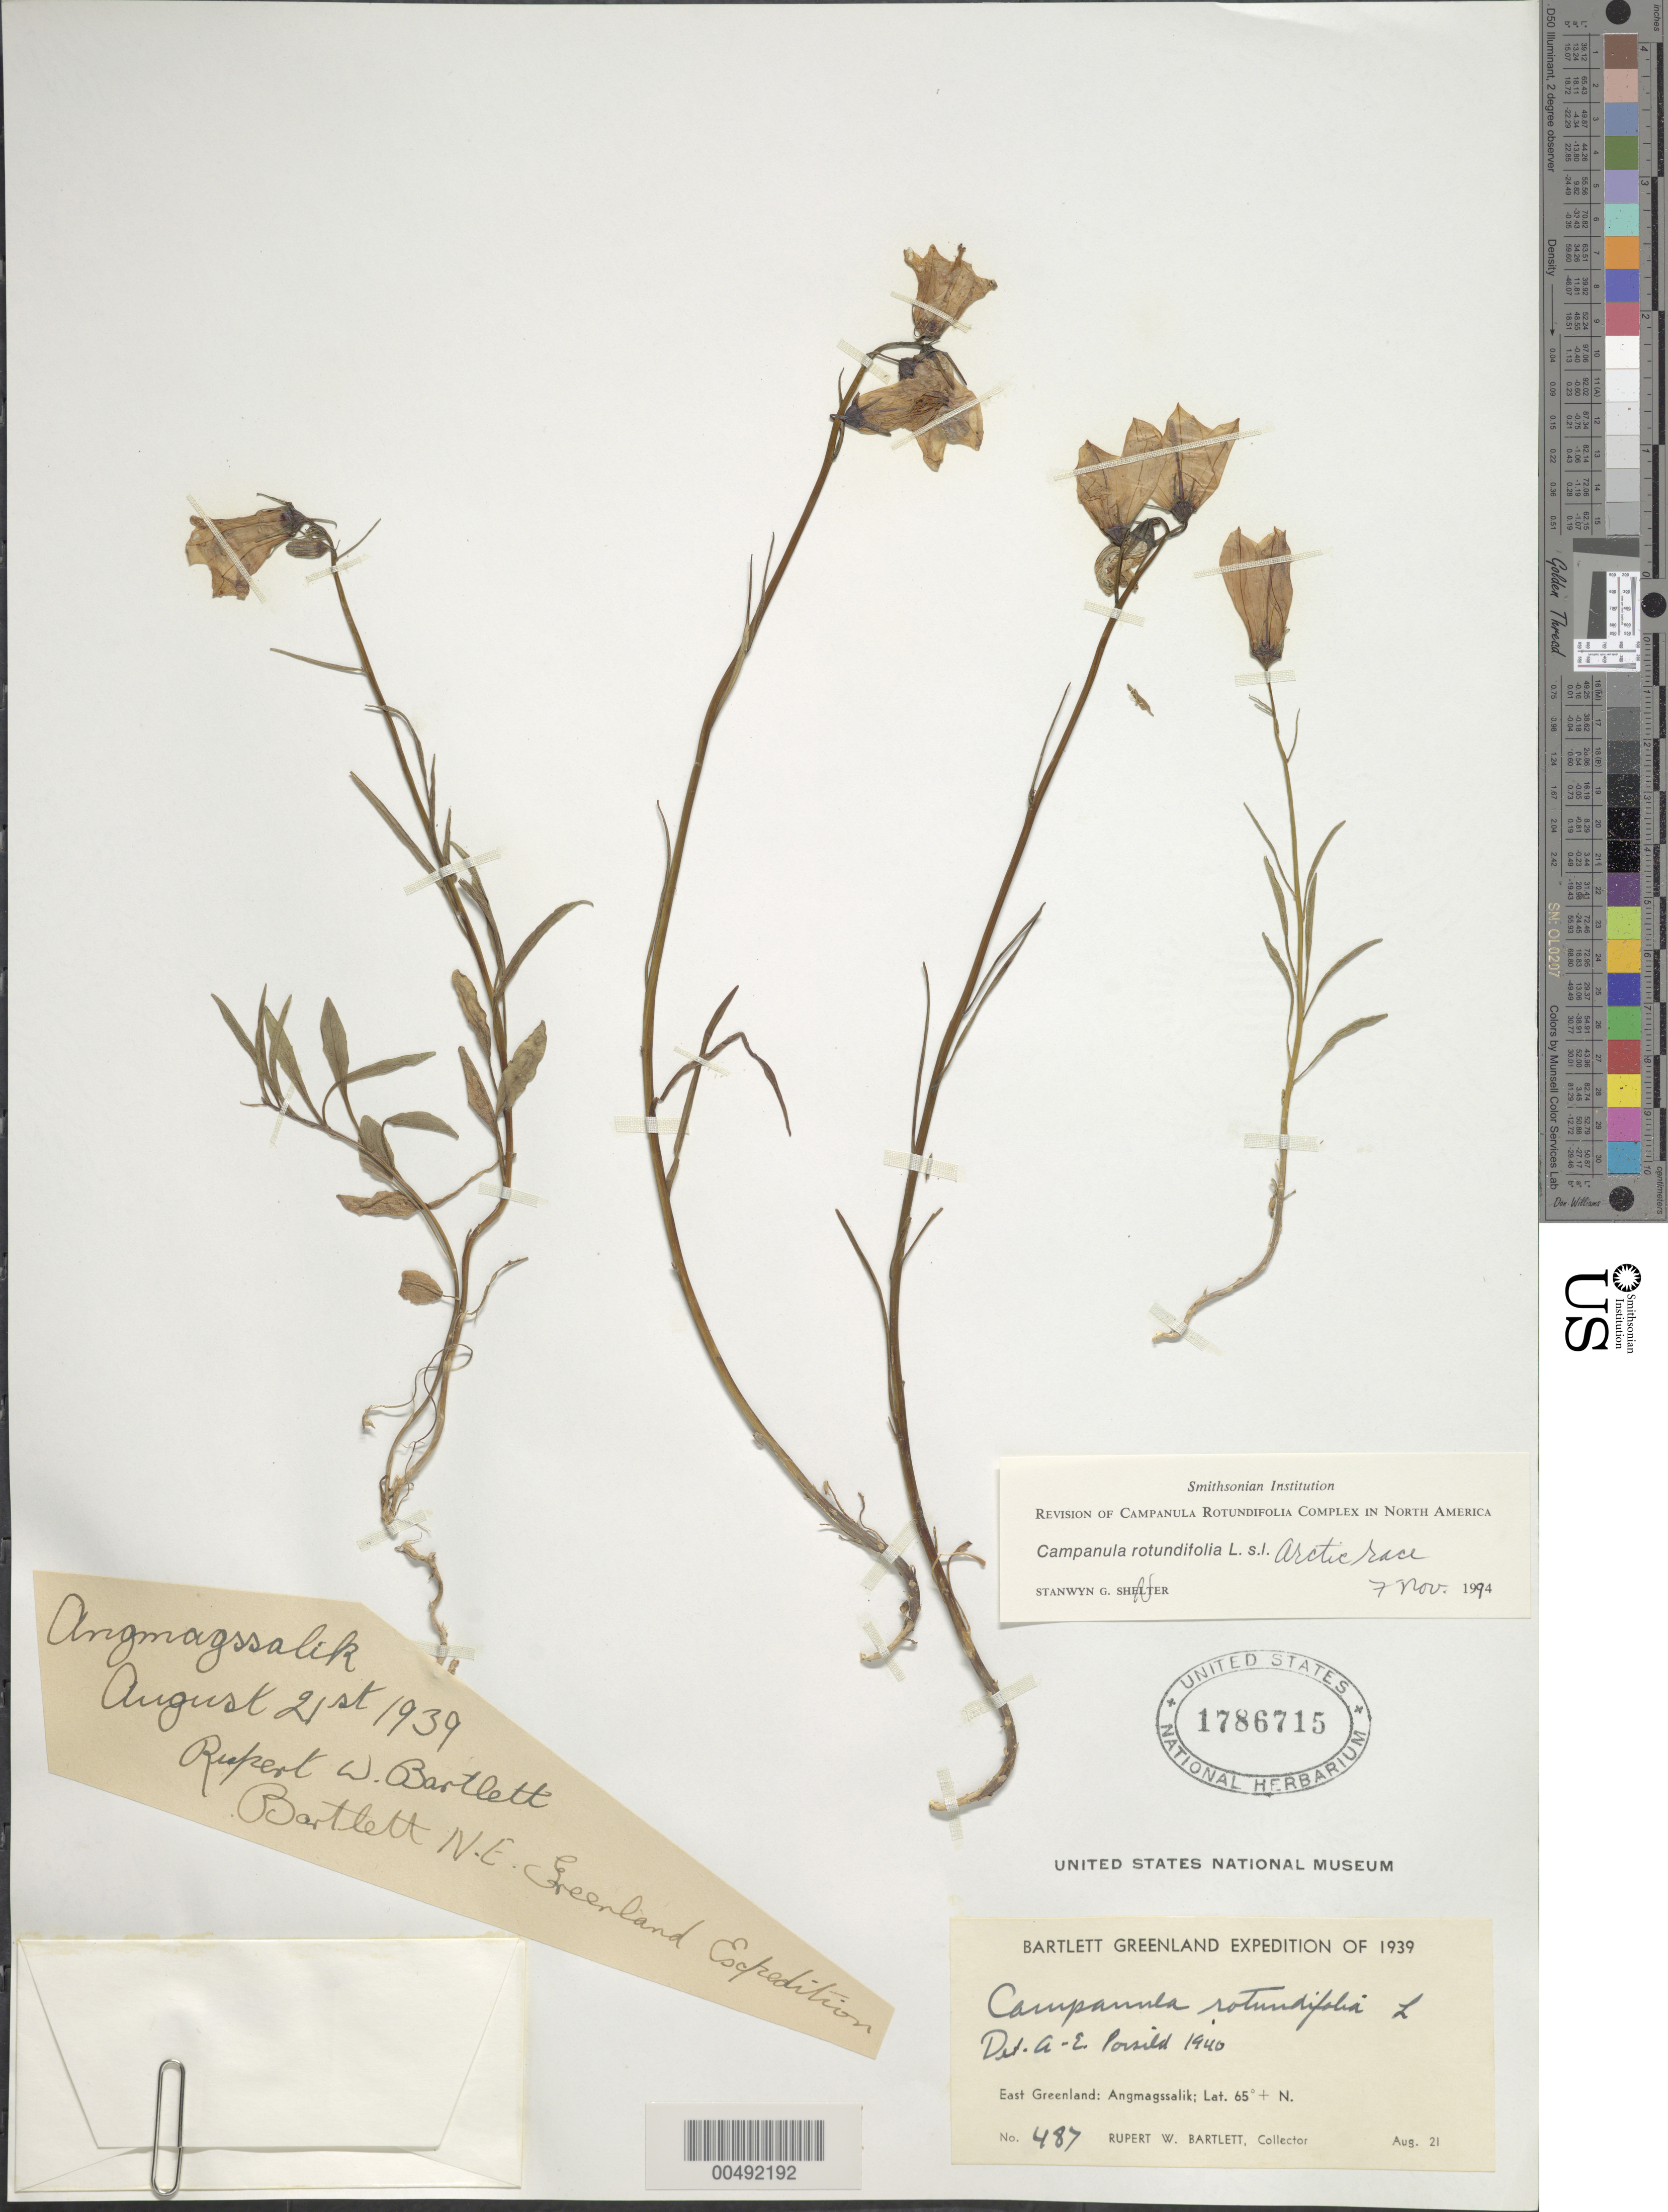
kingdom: Plantae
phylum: Tracheophyta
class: Magnoliopsida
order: Asterales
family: Campanulaceae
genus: Campanula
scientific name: Campanula rotundifolia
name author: L.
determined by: Porsild, A. E.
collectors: R. W. Bartlett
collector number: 487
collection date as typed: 21 Aug 1939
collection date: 1939-08-21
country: Greenland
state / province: Østgrønland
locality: East Greenland, Angmagssalik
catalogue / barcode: US 1786715